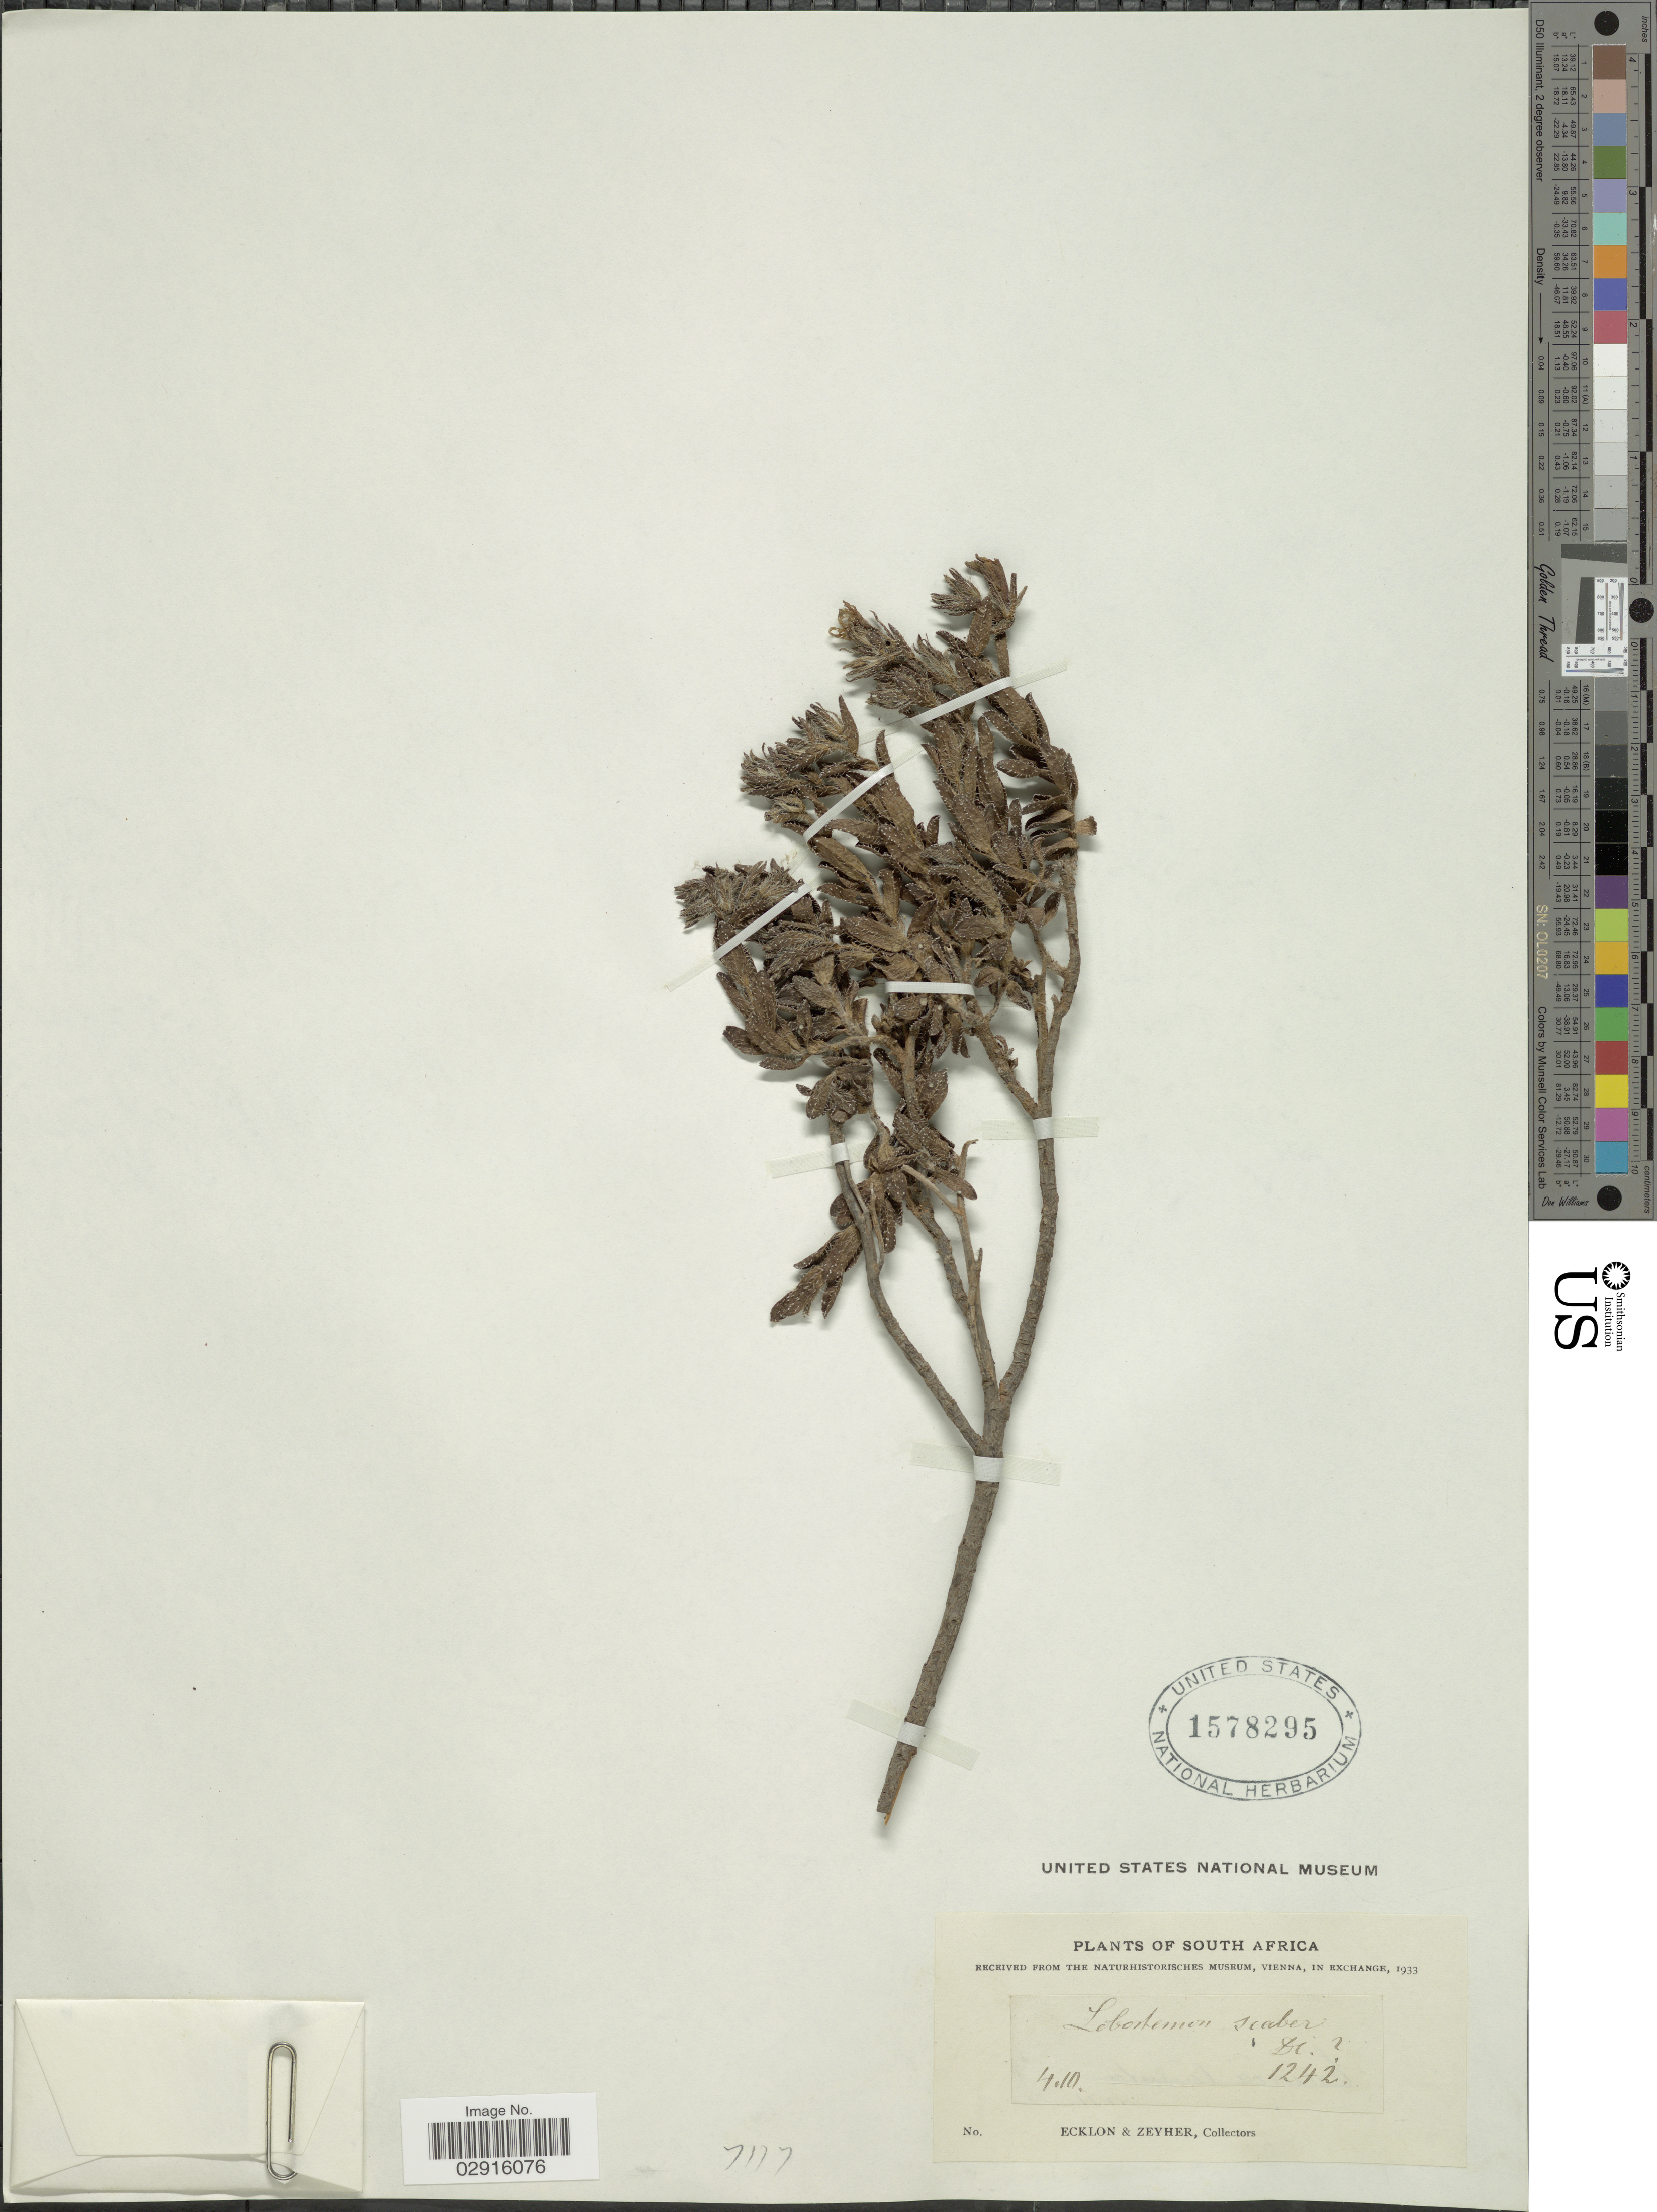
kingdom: Plantae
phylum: Tracheophyta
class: Magnoliopsida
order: Boraginales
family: Boraginaceae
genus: Lobostemon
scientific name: Lobostemon scaber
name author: DC. & A. DC.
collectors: -. Ecklon & -. Zeyher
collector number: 1242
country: South Africa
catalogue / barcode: US 1578295